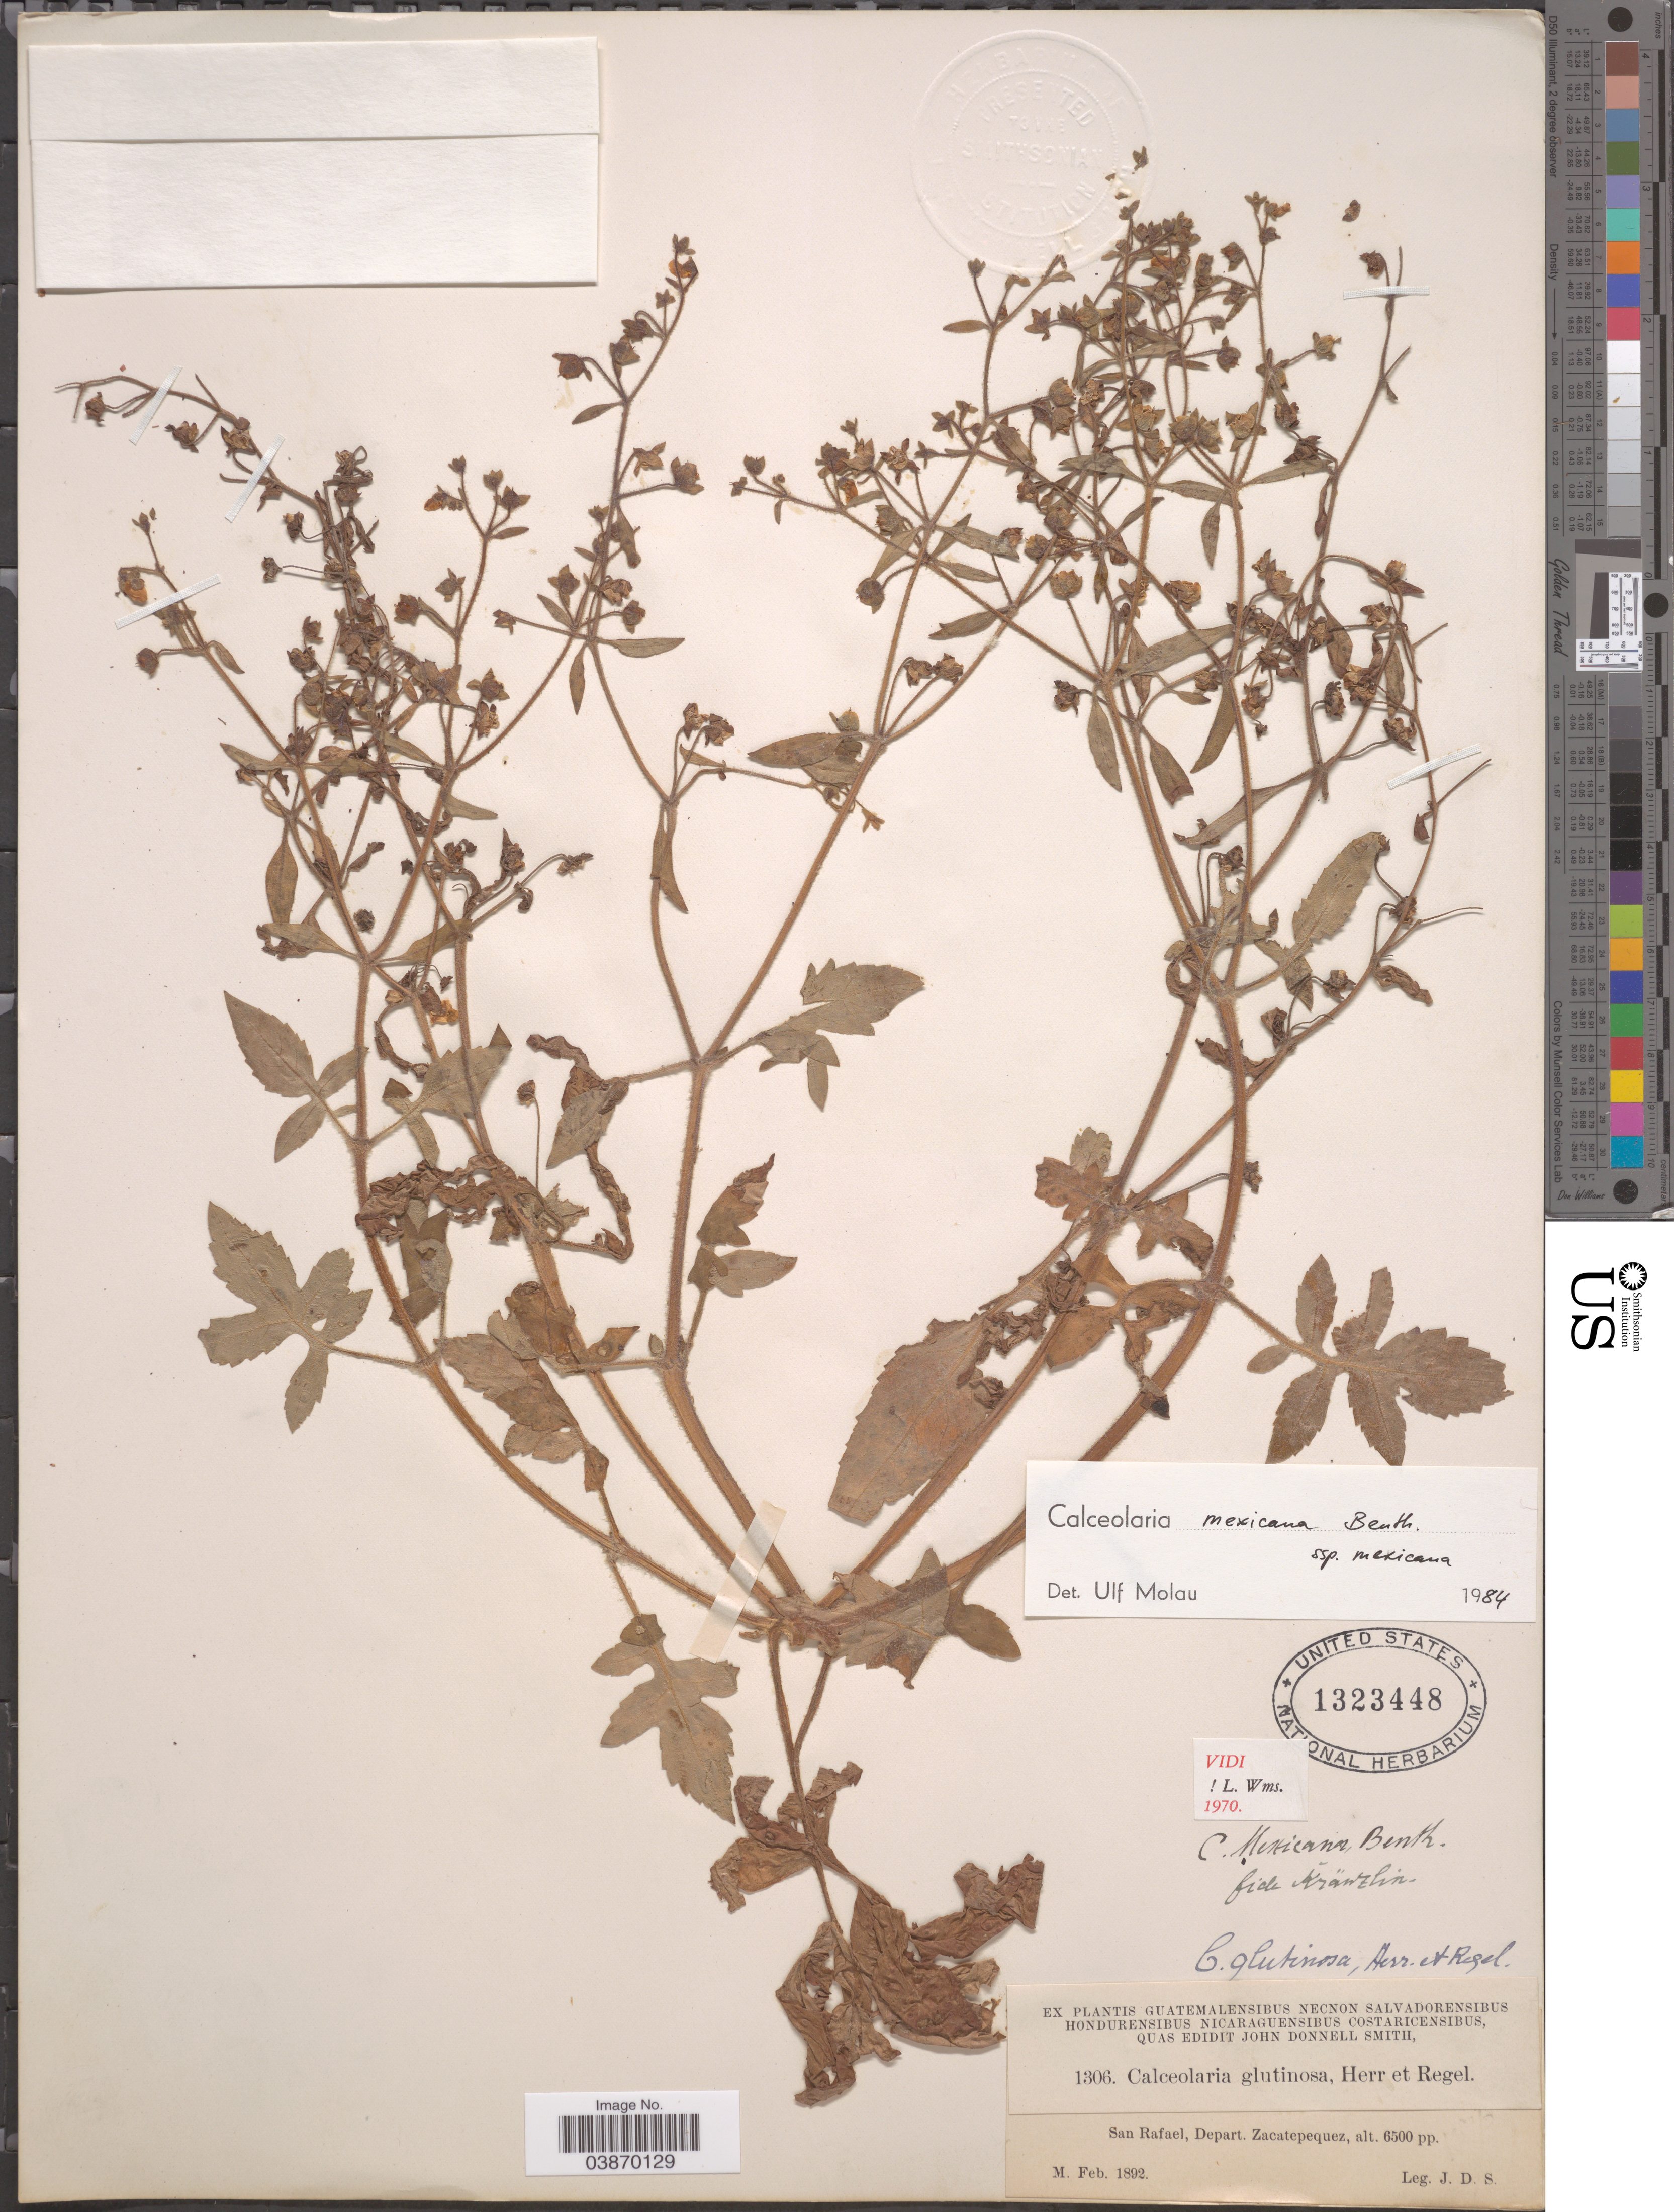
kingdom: Plantae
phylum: Tracheophyta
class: Magnoliopsida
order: Lamiales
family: Calceolariaceae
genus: Calceolaria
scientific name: Calceolaria mexicana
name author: Benth.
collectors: J. Donnell Smith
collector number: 1306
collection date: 1892-02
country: Guatemala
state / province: Sacatepequez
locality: San Rafael, Depart. Zacatepequez.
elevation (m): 1981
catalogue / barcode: US 1323448